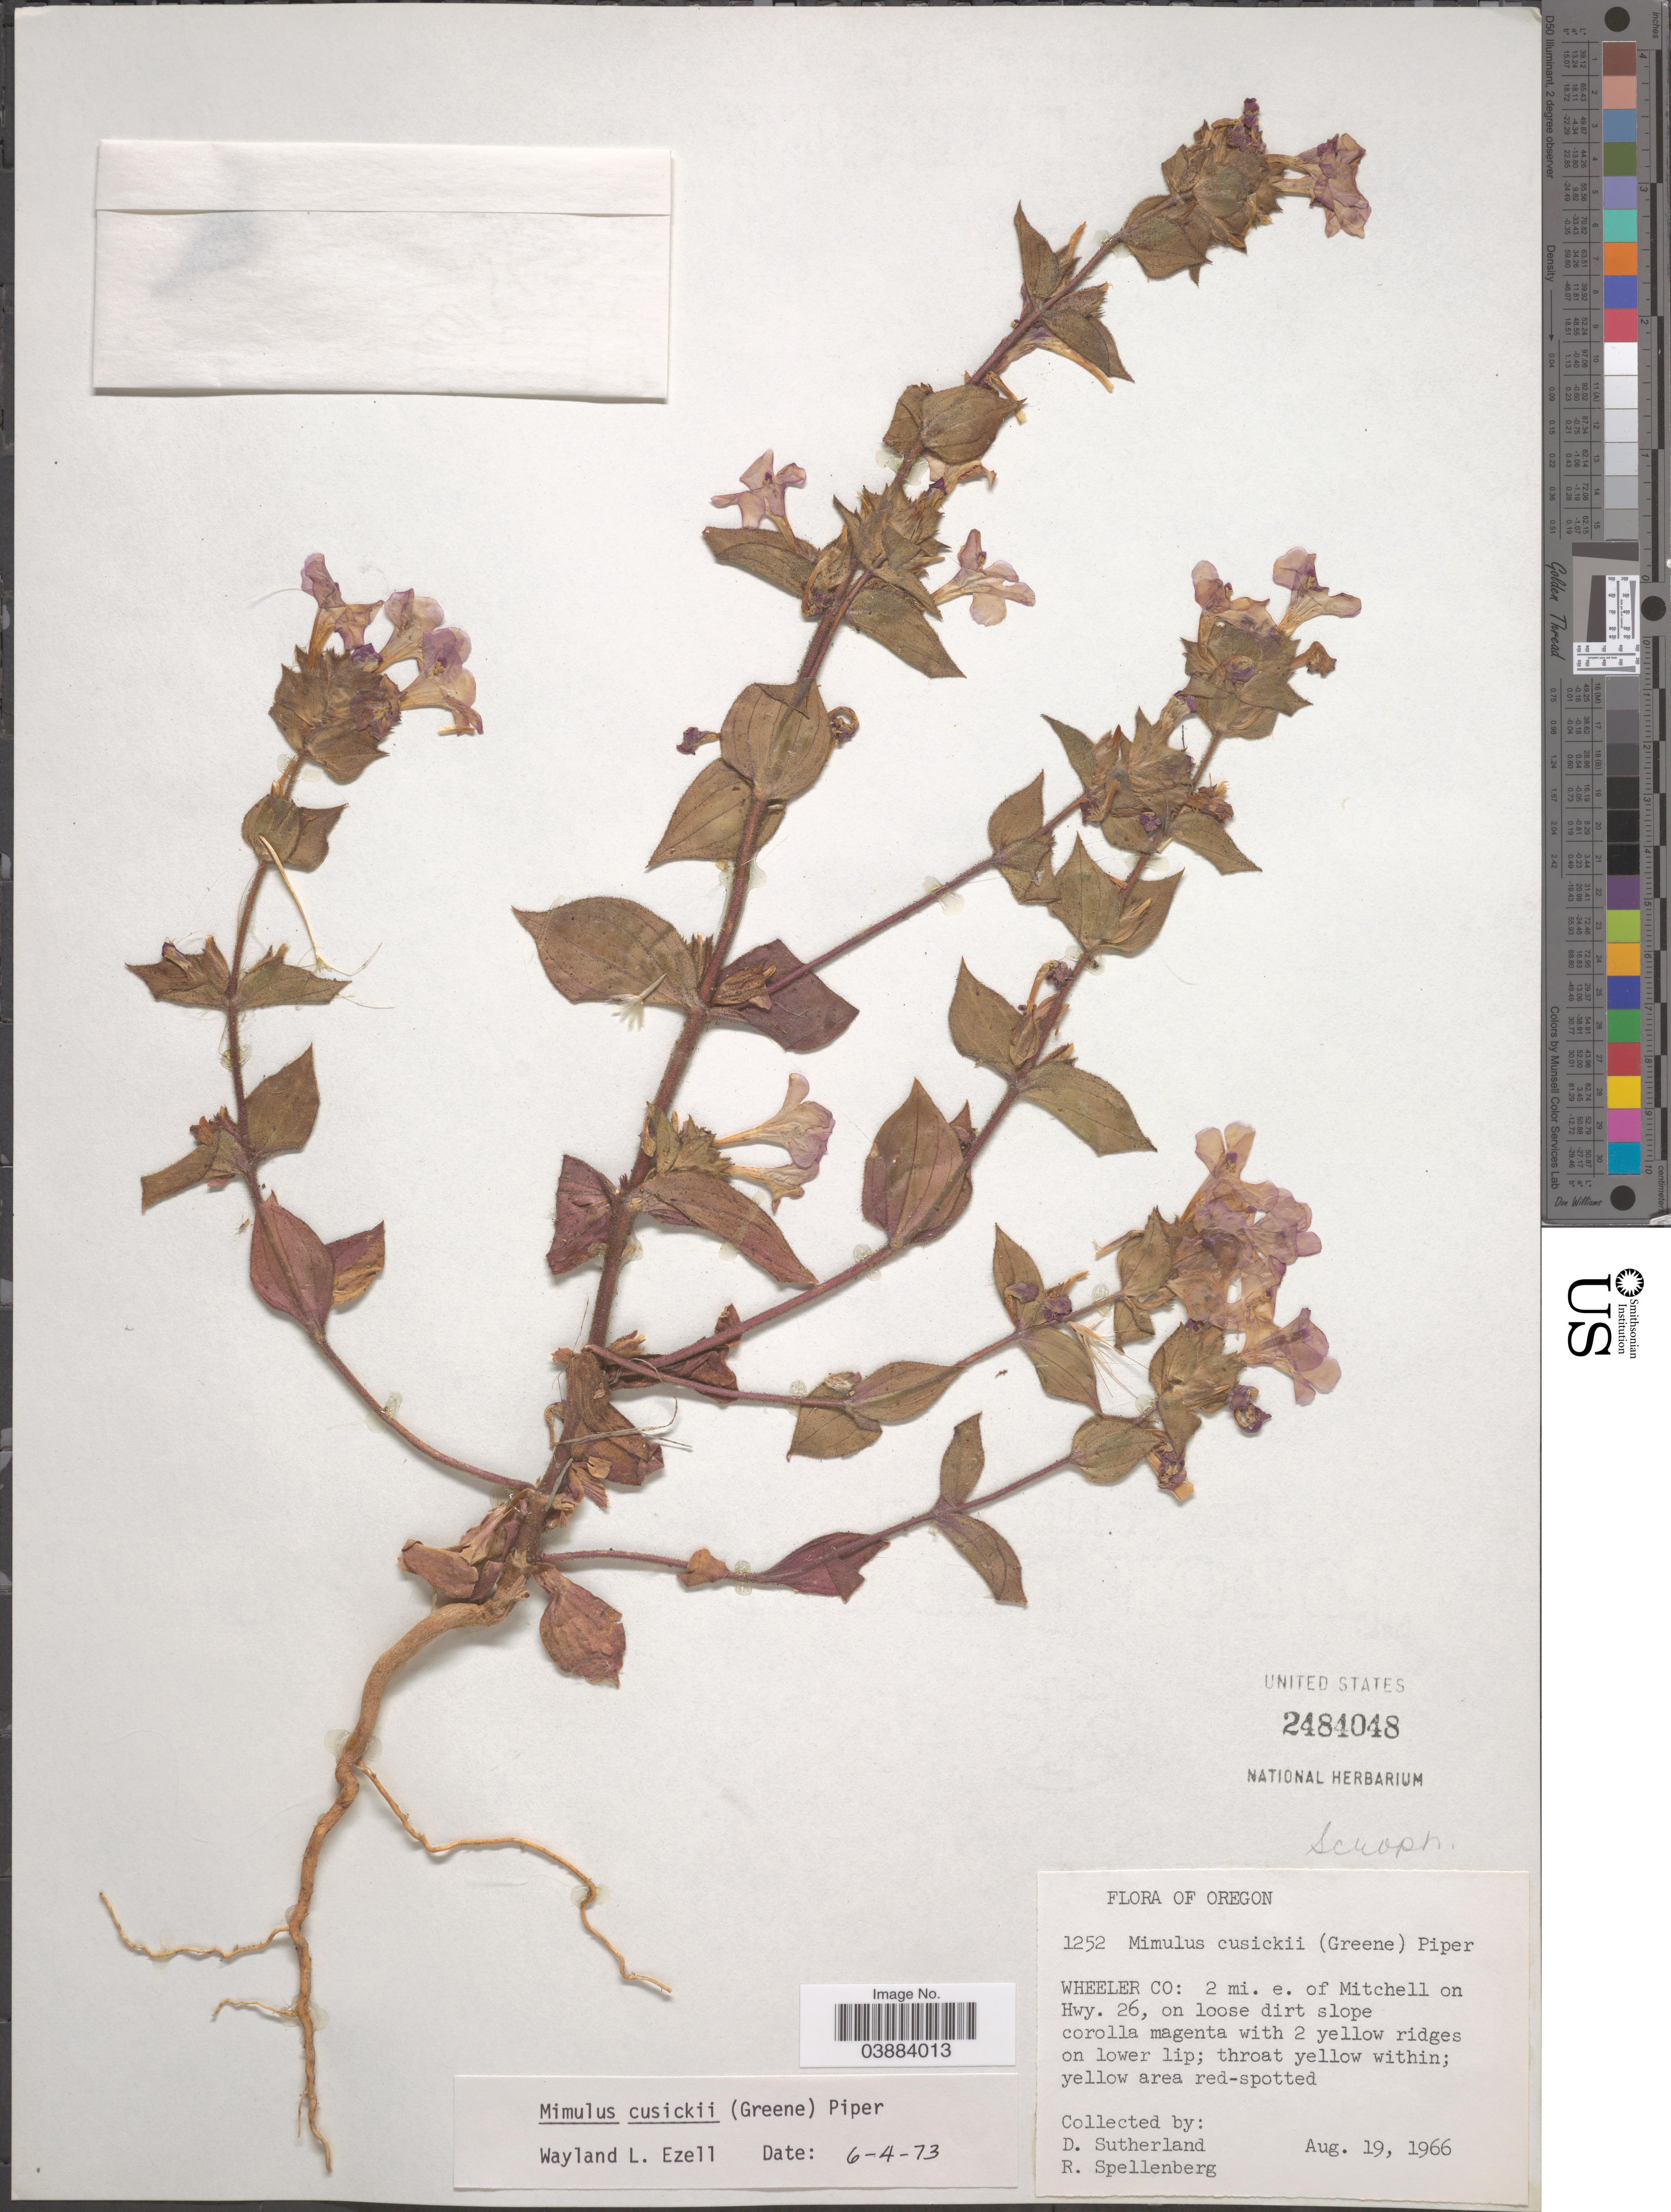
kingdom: Plantae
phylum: Tracheophyta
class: Magnoliopsida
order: Lamiales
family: Phrymaceae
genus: Eunanus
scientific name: Eunanus cusickii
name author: Greene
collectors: D. Sutherland & R. Spellenberg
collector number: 1252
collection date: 1966-08-19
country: United States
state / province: Oregon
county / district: Wheeler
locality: Wheeler Co: 2 mi. e. of Mitchell on Hwy. 26, on loose dirt slope.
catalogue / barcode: US 2484048